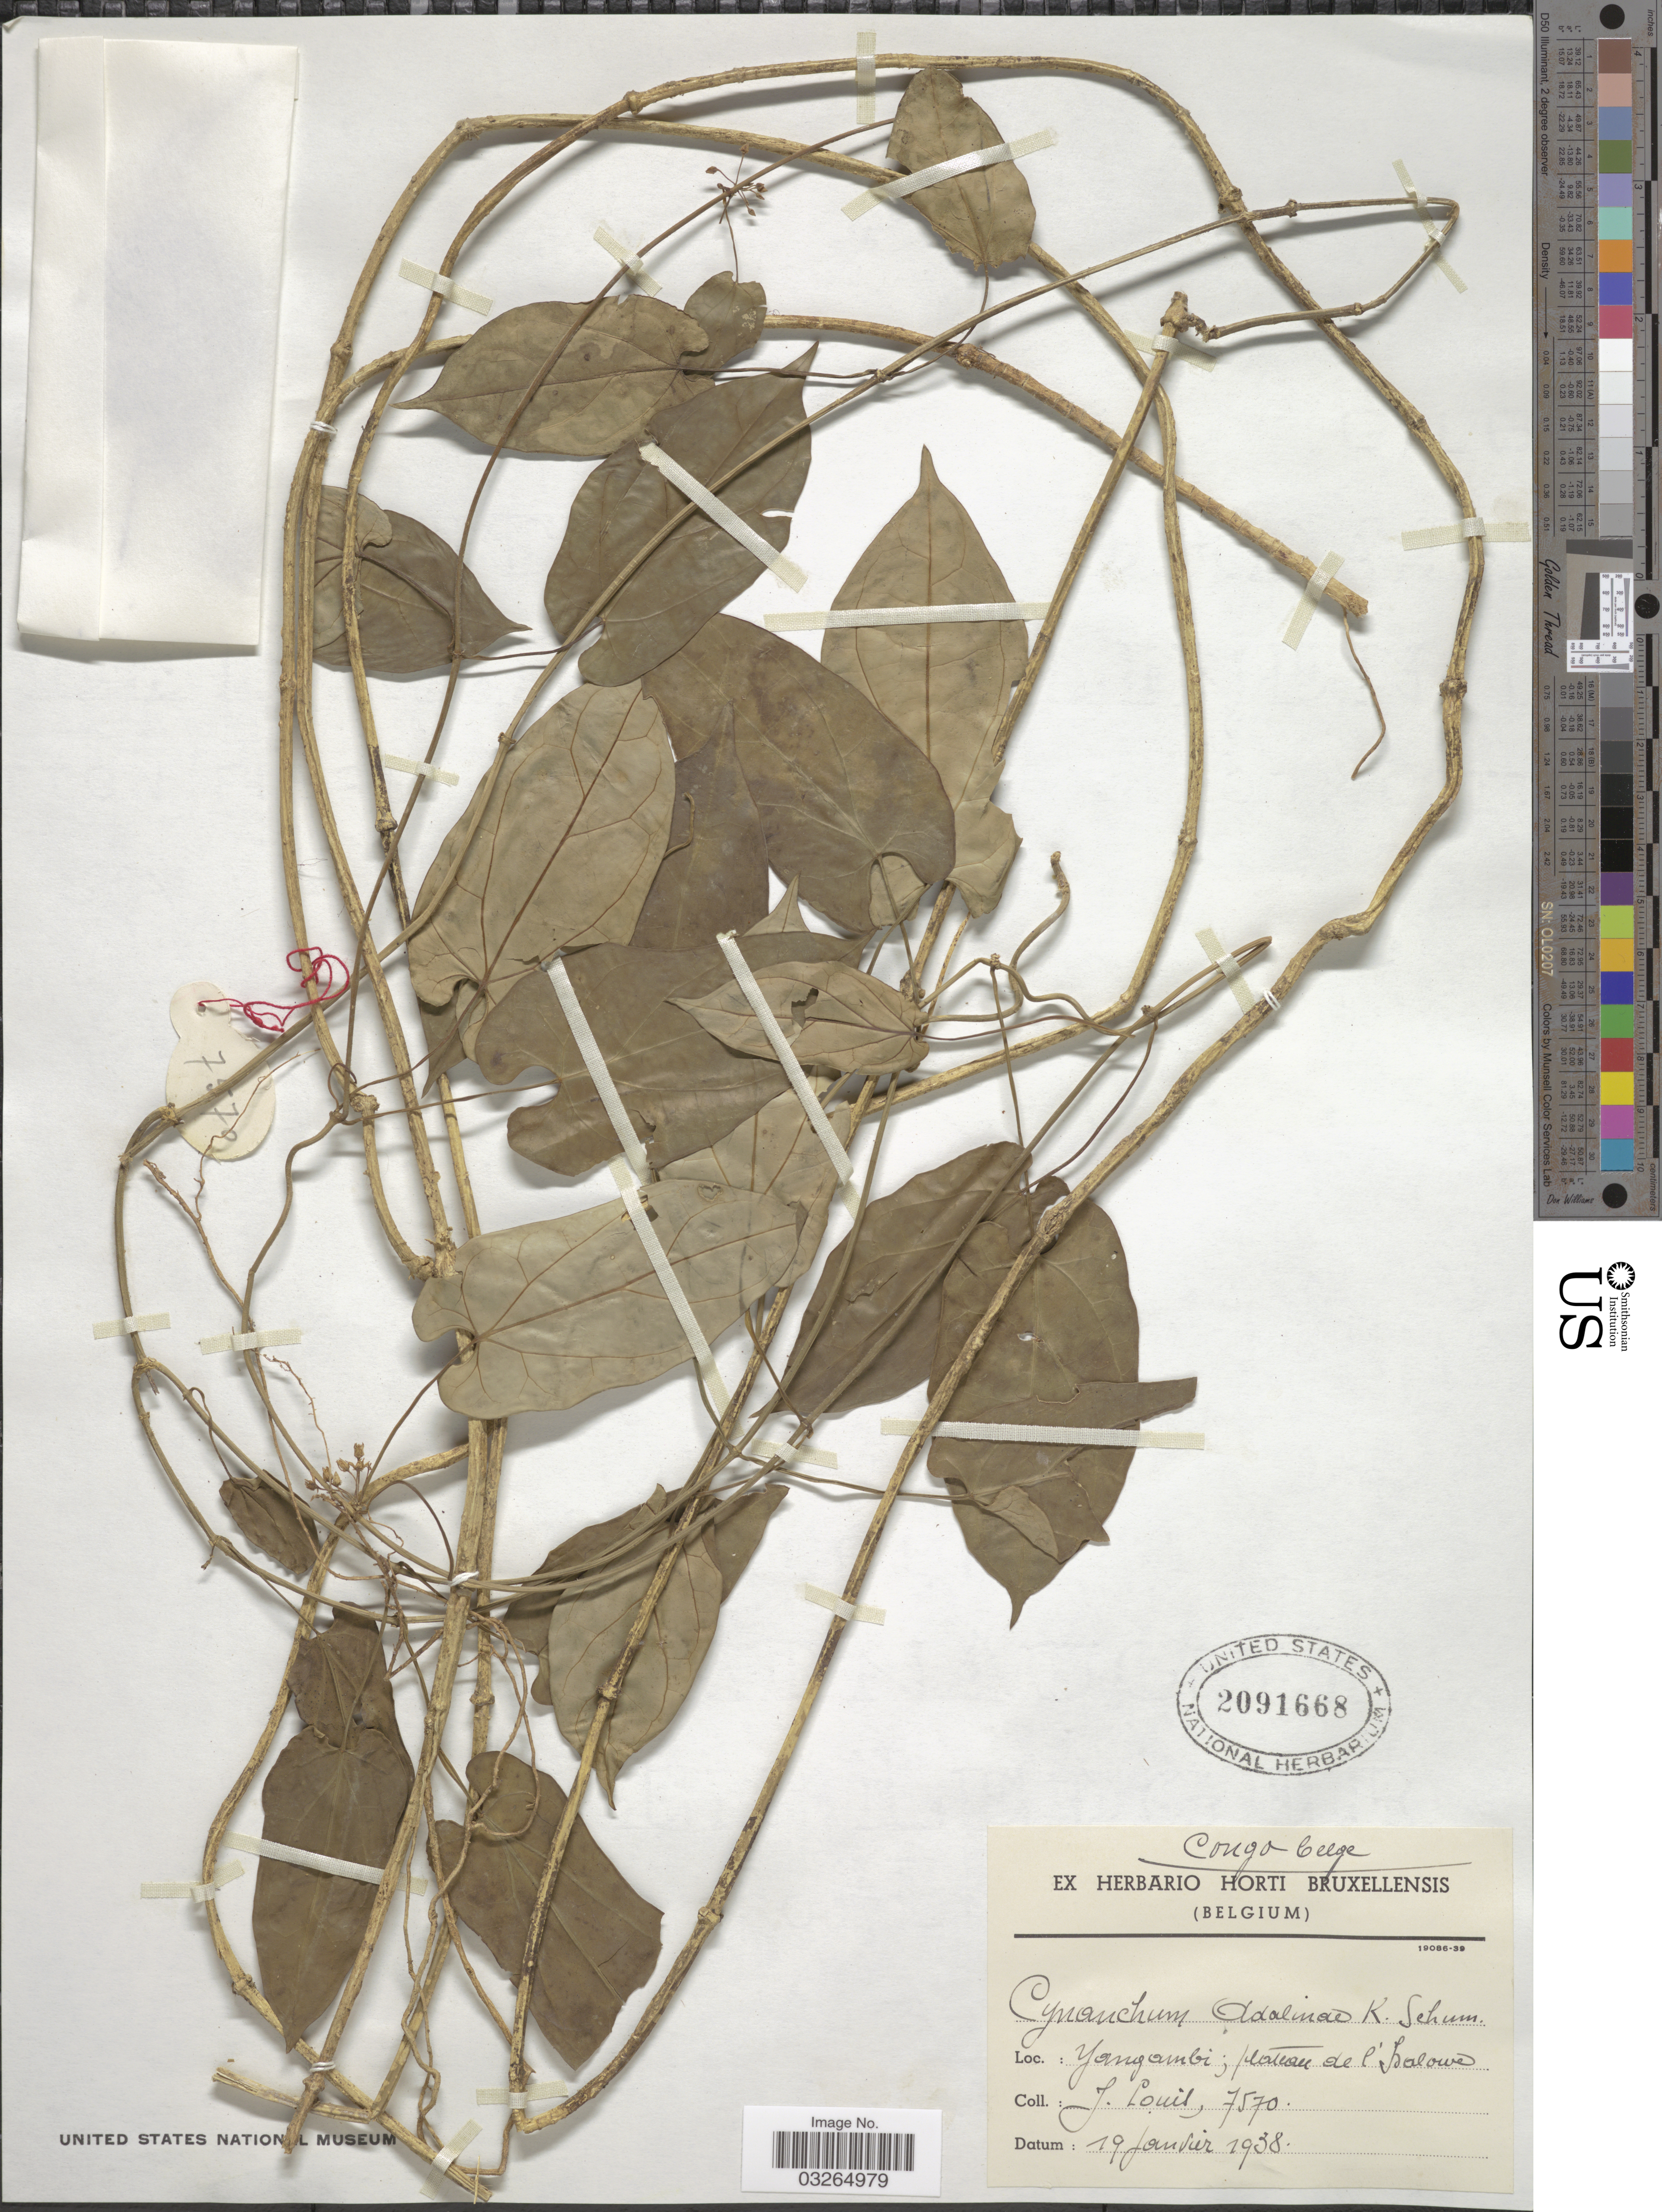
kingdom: Plantae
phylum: Tracheophyta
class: Magnoliopsida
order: Gentianales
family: Apocynaceae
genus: Cynanchum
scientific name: Cynanchum adalinae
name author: K. Schum. & K. Schum.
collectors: J. Louis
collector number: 7570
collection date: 1938-01-19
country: Congo, Democratic Republic of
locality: Congo Belge. Yangambi; plateau de l'Isalowe.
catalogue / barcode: US 2091668